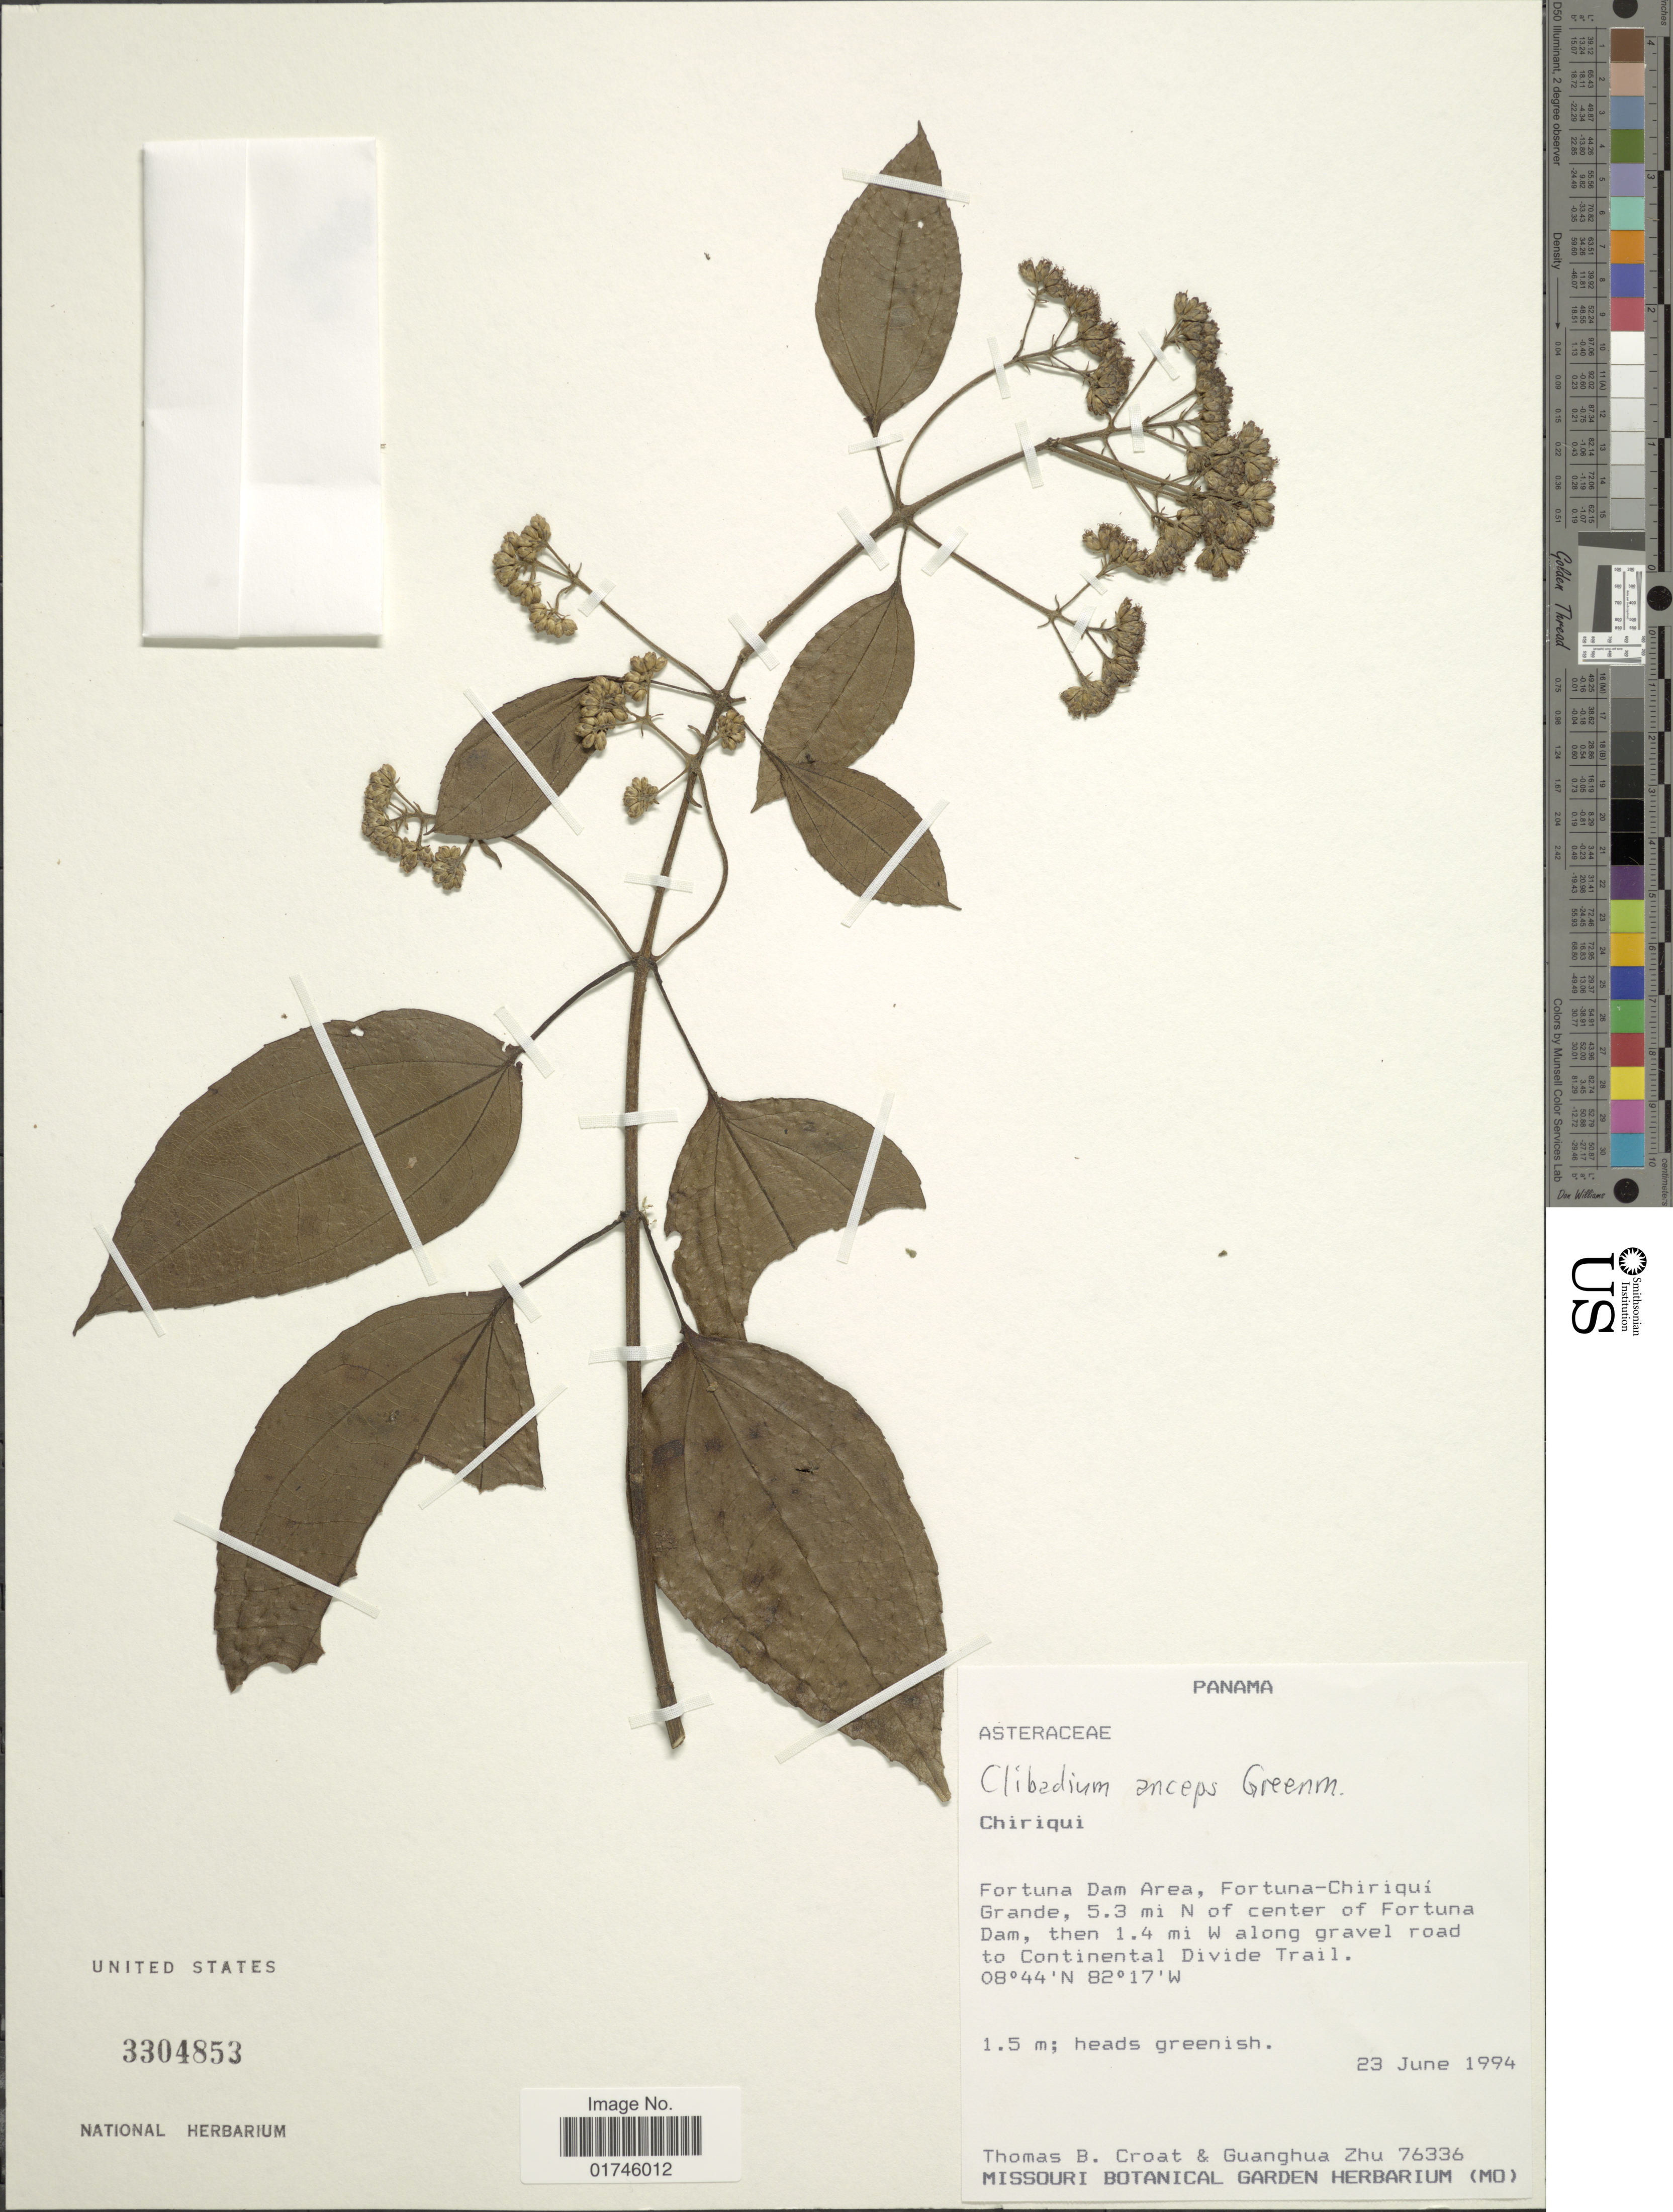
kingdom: Plantae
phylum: Tracheophyta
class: Magnoliopsida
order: Asterales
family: Asteraceae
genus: Clibadium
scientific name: Clibadium anceps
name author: Greenm.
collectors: T. B. Croat & G. Zhu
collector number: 76336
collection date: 1994-06-23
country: Panama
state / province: Chiriqui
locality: Chiriqui, Fortuna Dam Area, Fortuna-Chiriqui Grande, 5.3 mi N of center of Fortuna Dam, ten 1.4 mi W along gravel road to Continental Divide Trail.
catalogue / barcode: US 3304853